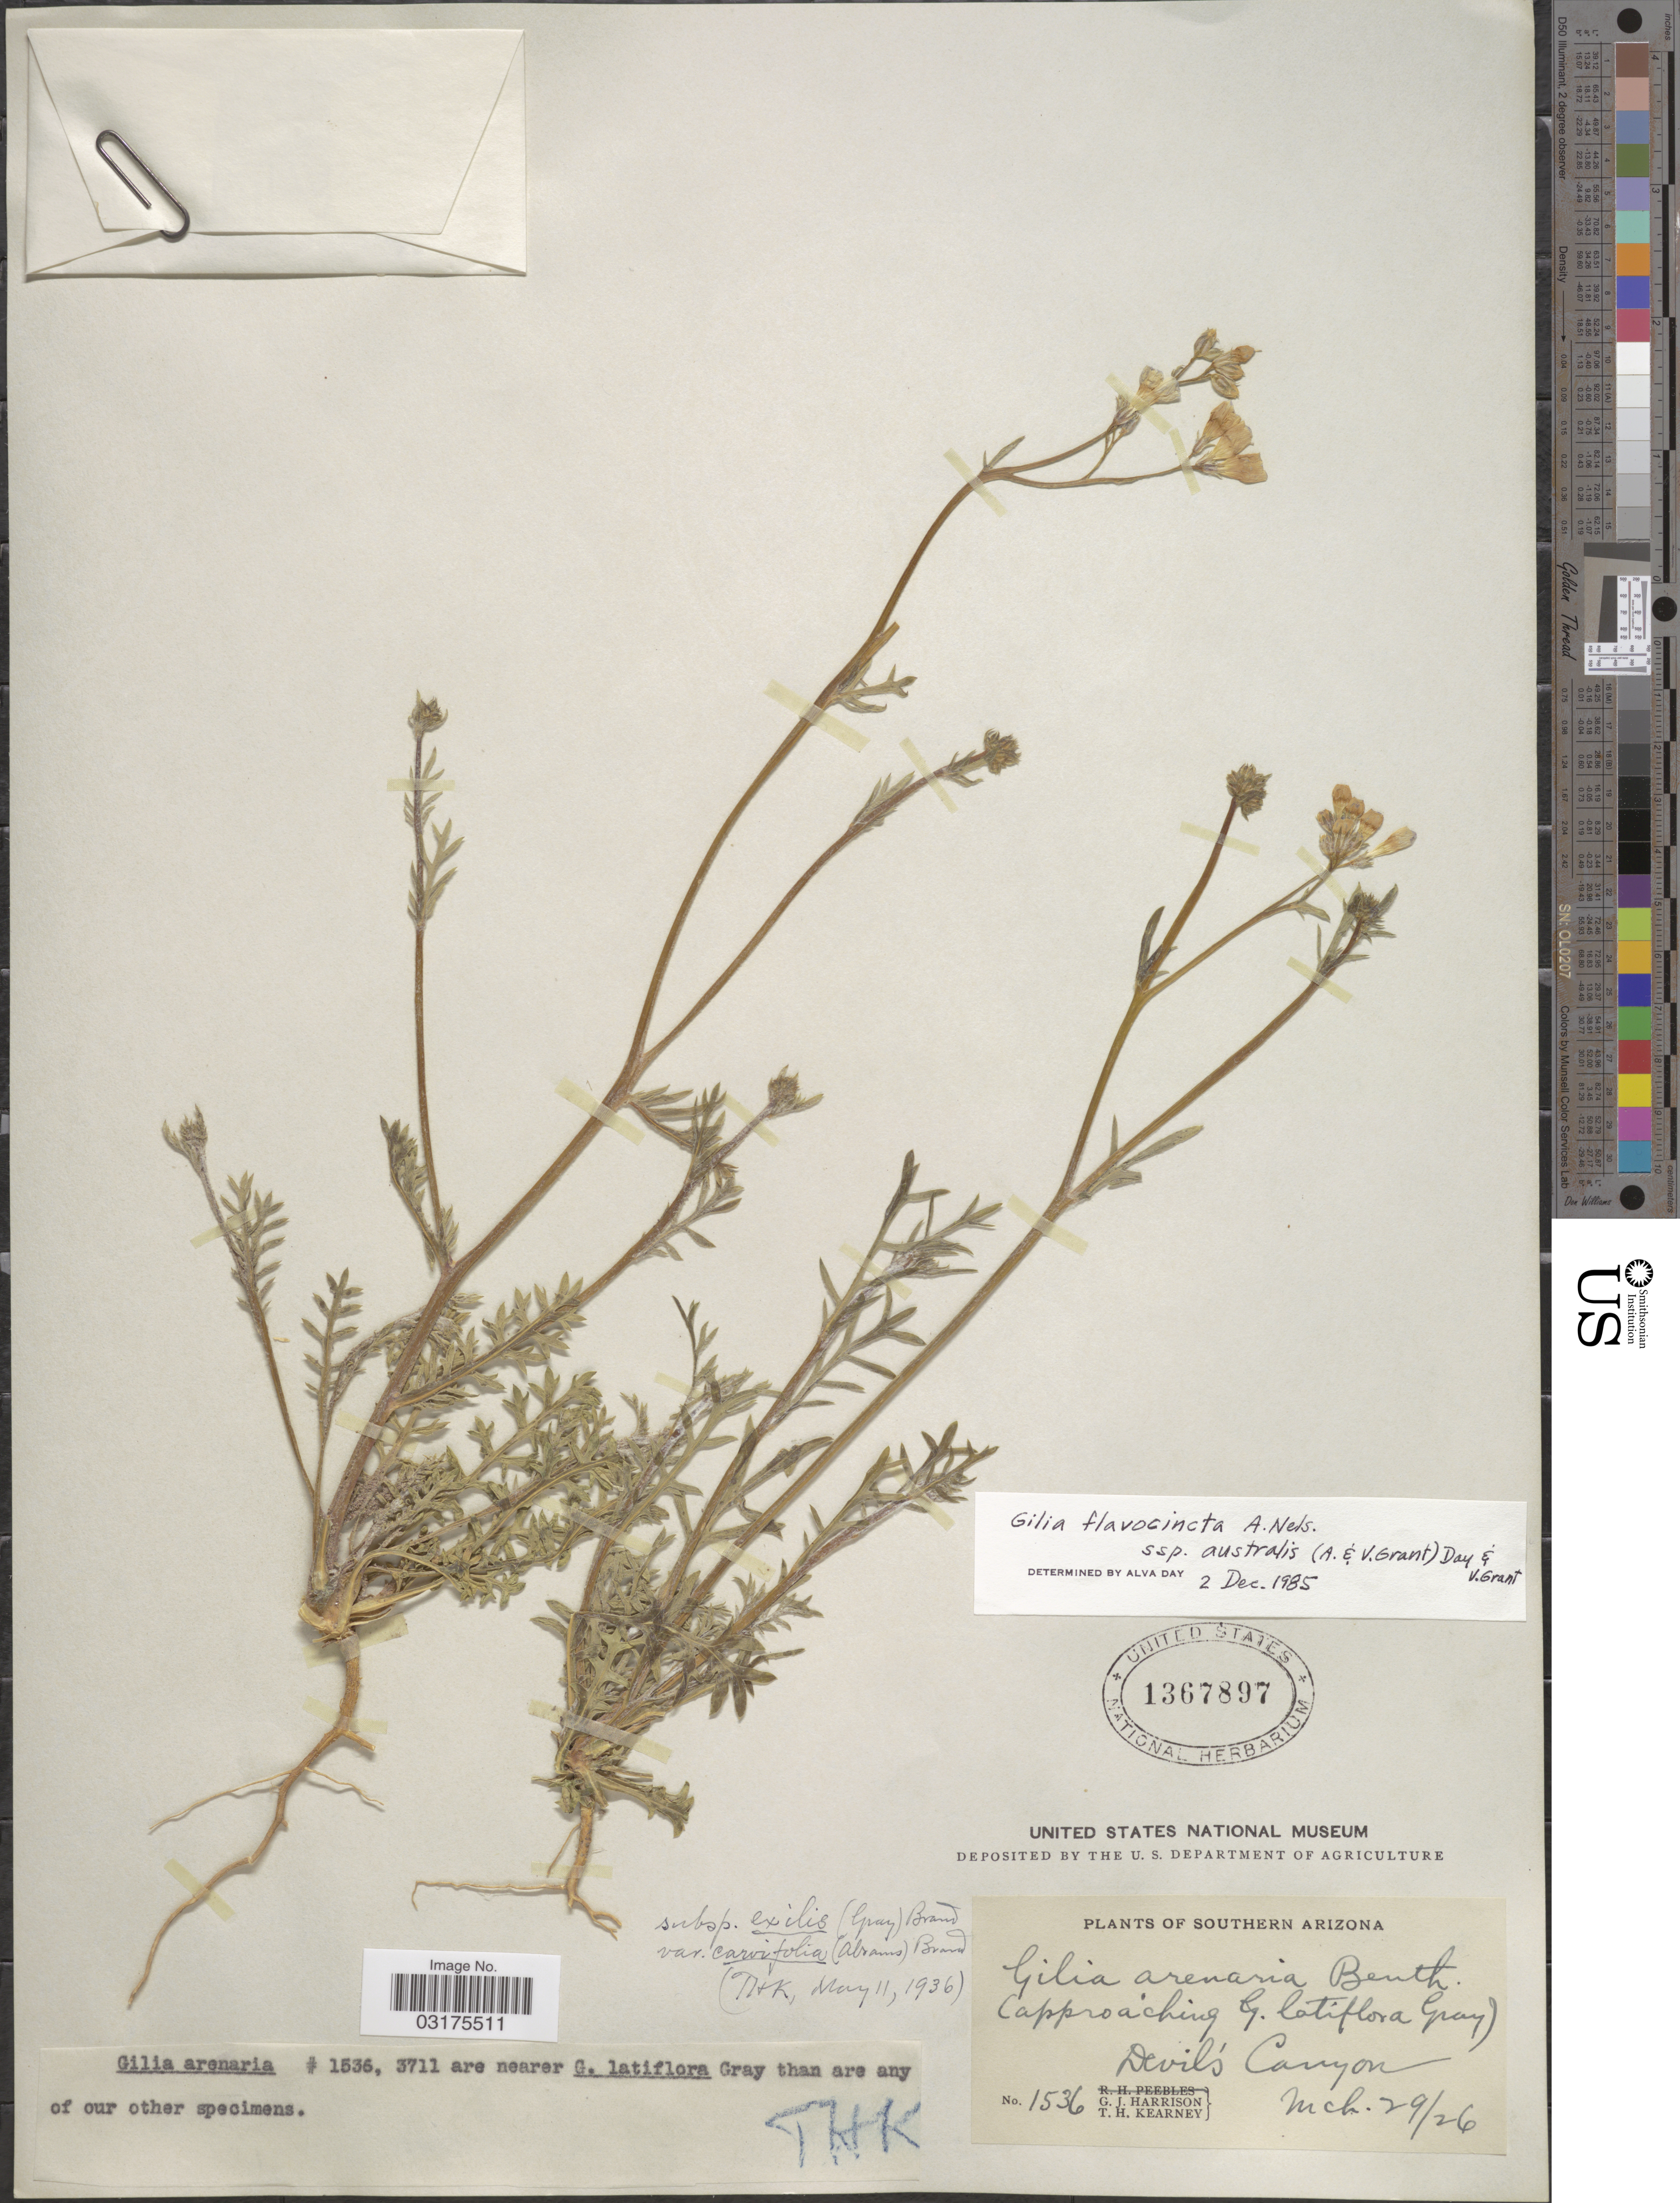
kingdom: Plantae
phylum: Tracheophyta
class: Magnoliopsida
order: Ericales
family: Polemoniaceae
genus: Gilia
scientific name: Gilia flavocincta subsp. australis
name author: A. Nelson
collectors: G. J. Harrison & T. H. Kearney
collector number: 1536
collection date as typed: Transcribed d/m/y: 29/3/26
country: United States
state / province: Arizona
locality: Southern Arizona, Devil's Canyon.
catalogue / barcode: US 1367897